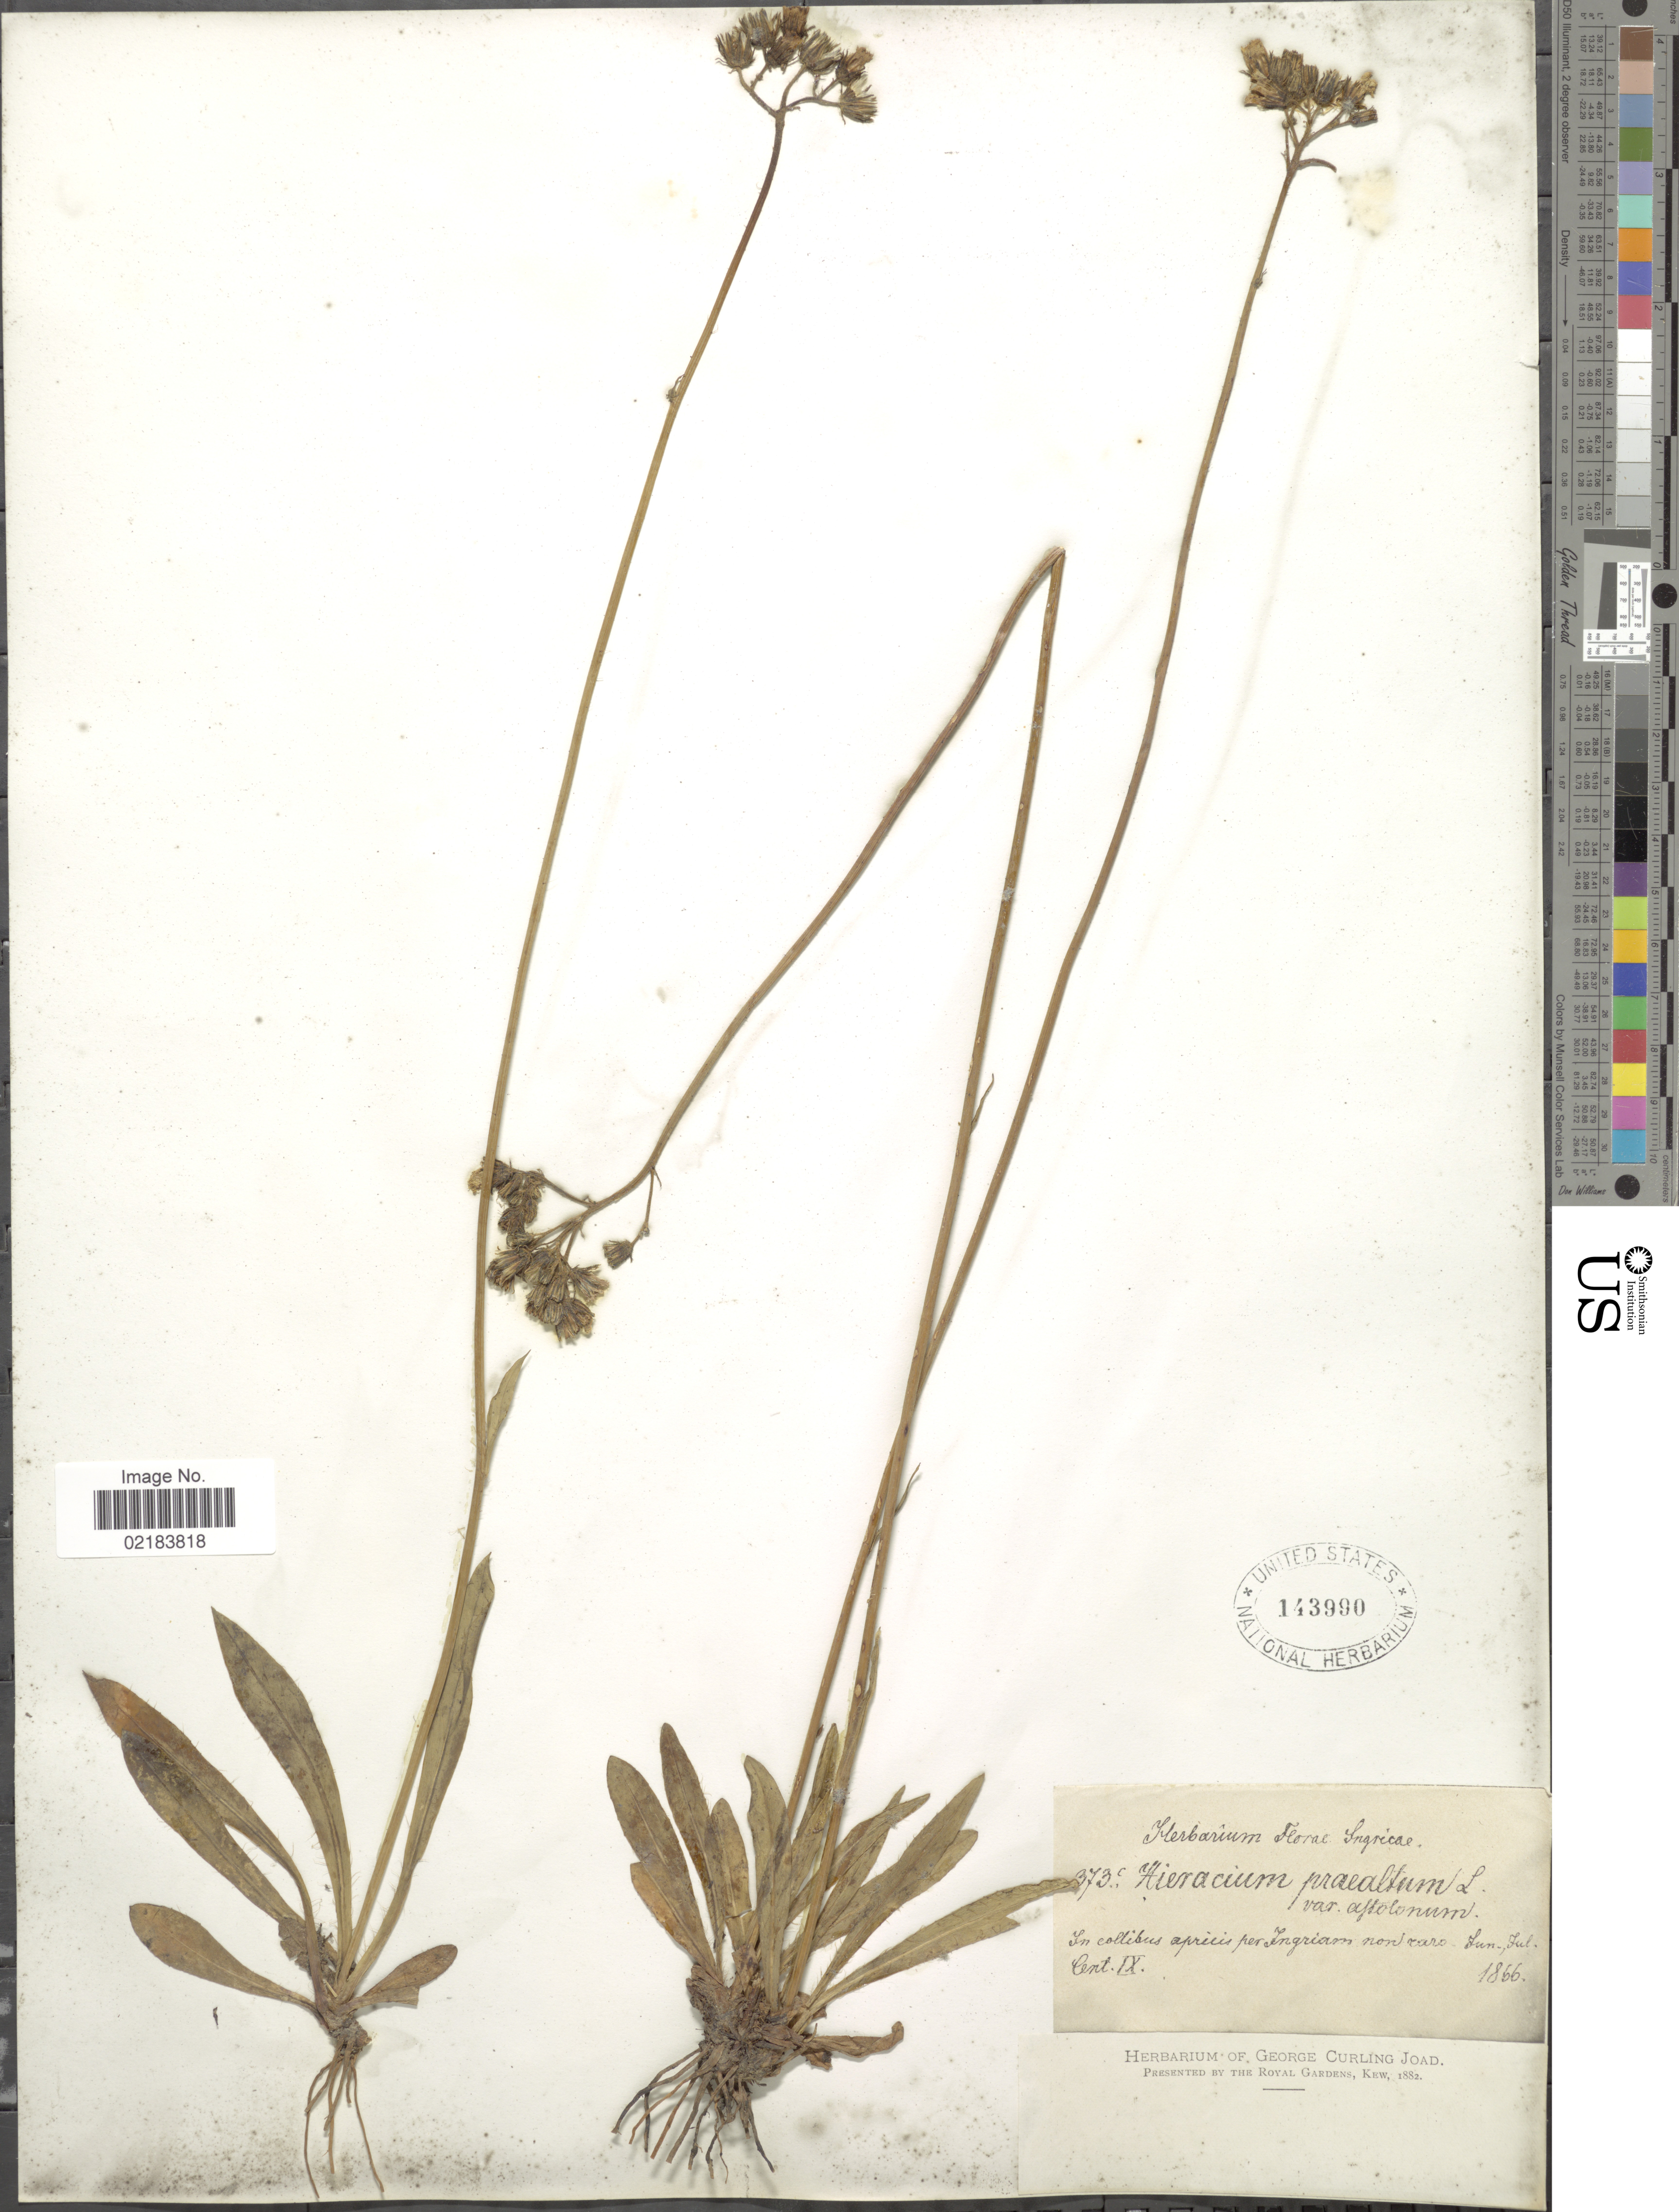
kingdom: Plantae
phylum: Tracheophyta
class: Magnoliopsida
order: Asterales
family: Asteraceae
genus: Pilosella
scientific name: Pilosella piloselloides subsp. praealta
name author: (Gochnat) S. Bräut. & Greuter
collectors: Herbarium Florae Ingricae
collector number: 373c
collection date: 1866-06/1866-07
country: Italy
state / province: Piedmont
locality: In collibus apricis per Ingriam non raro.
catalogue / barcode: US 143990